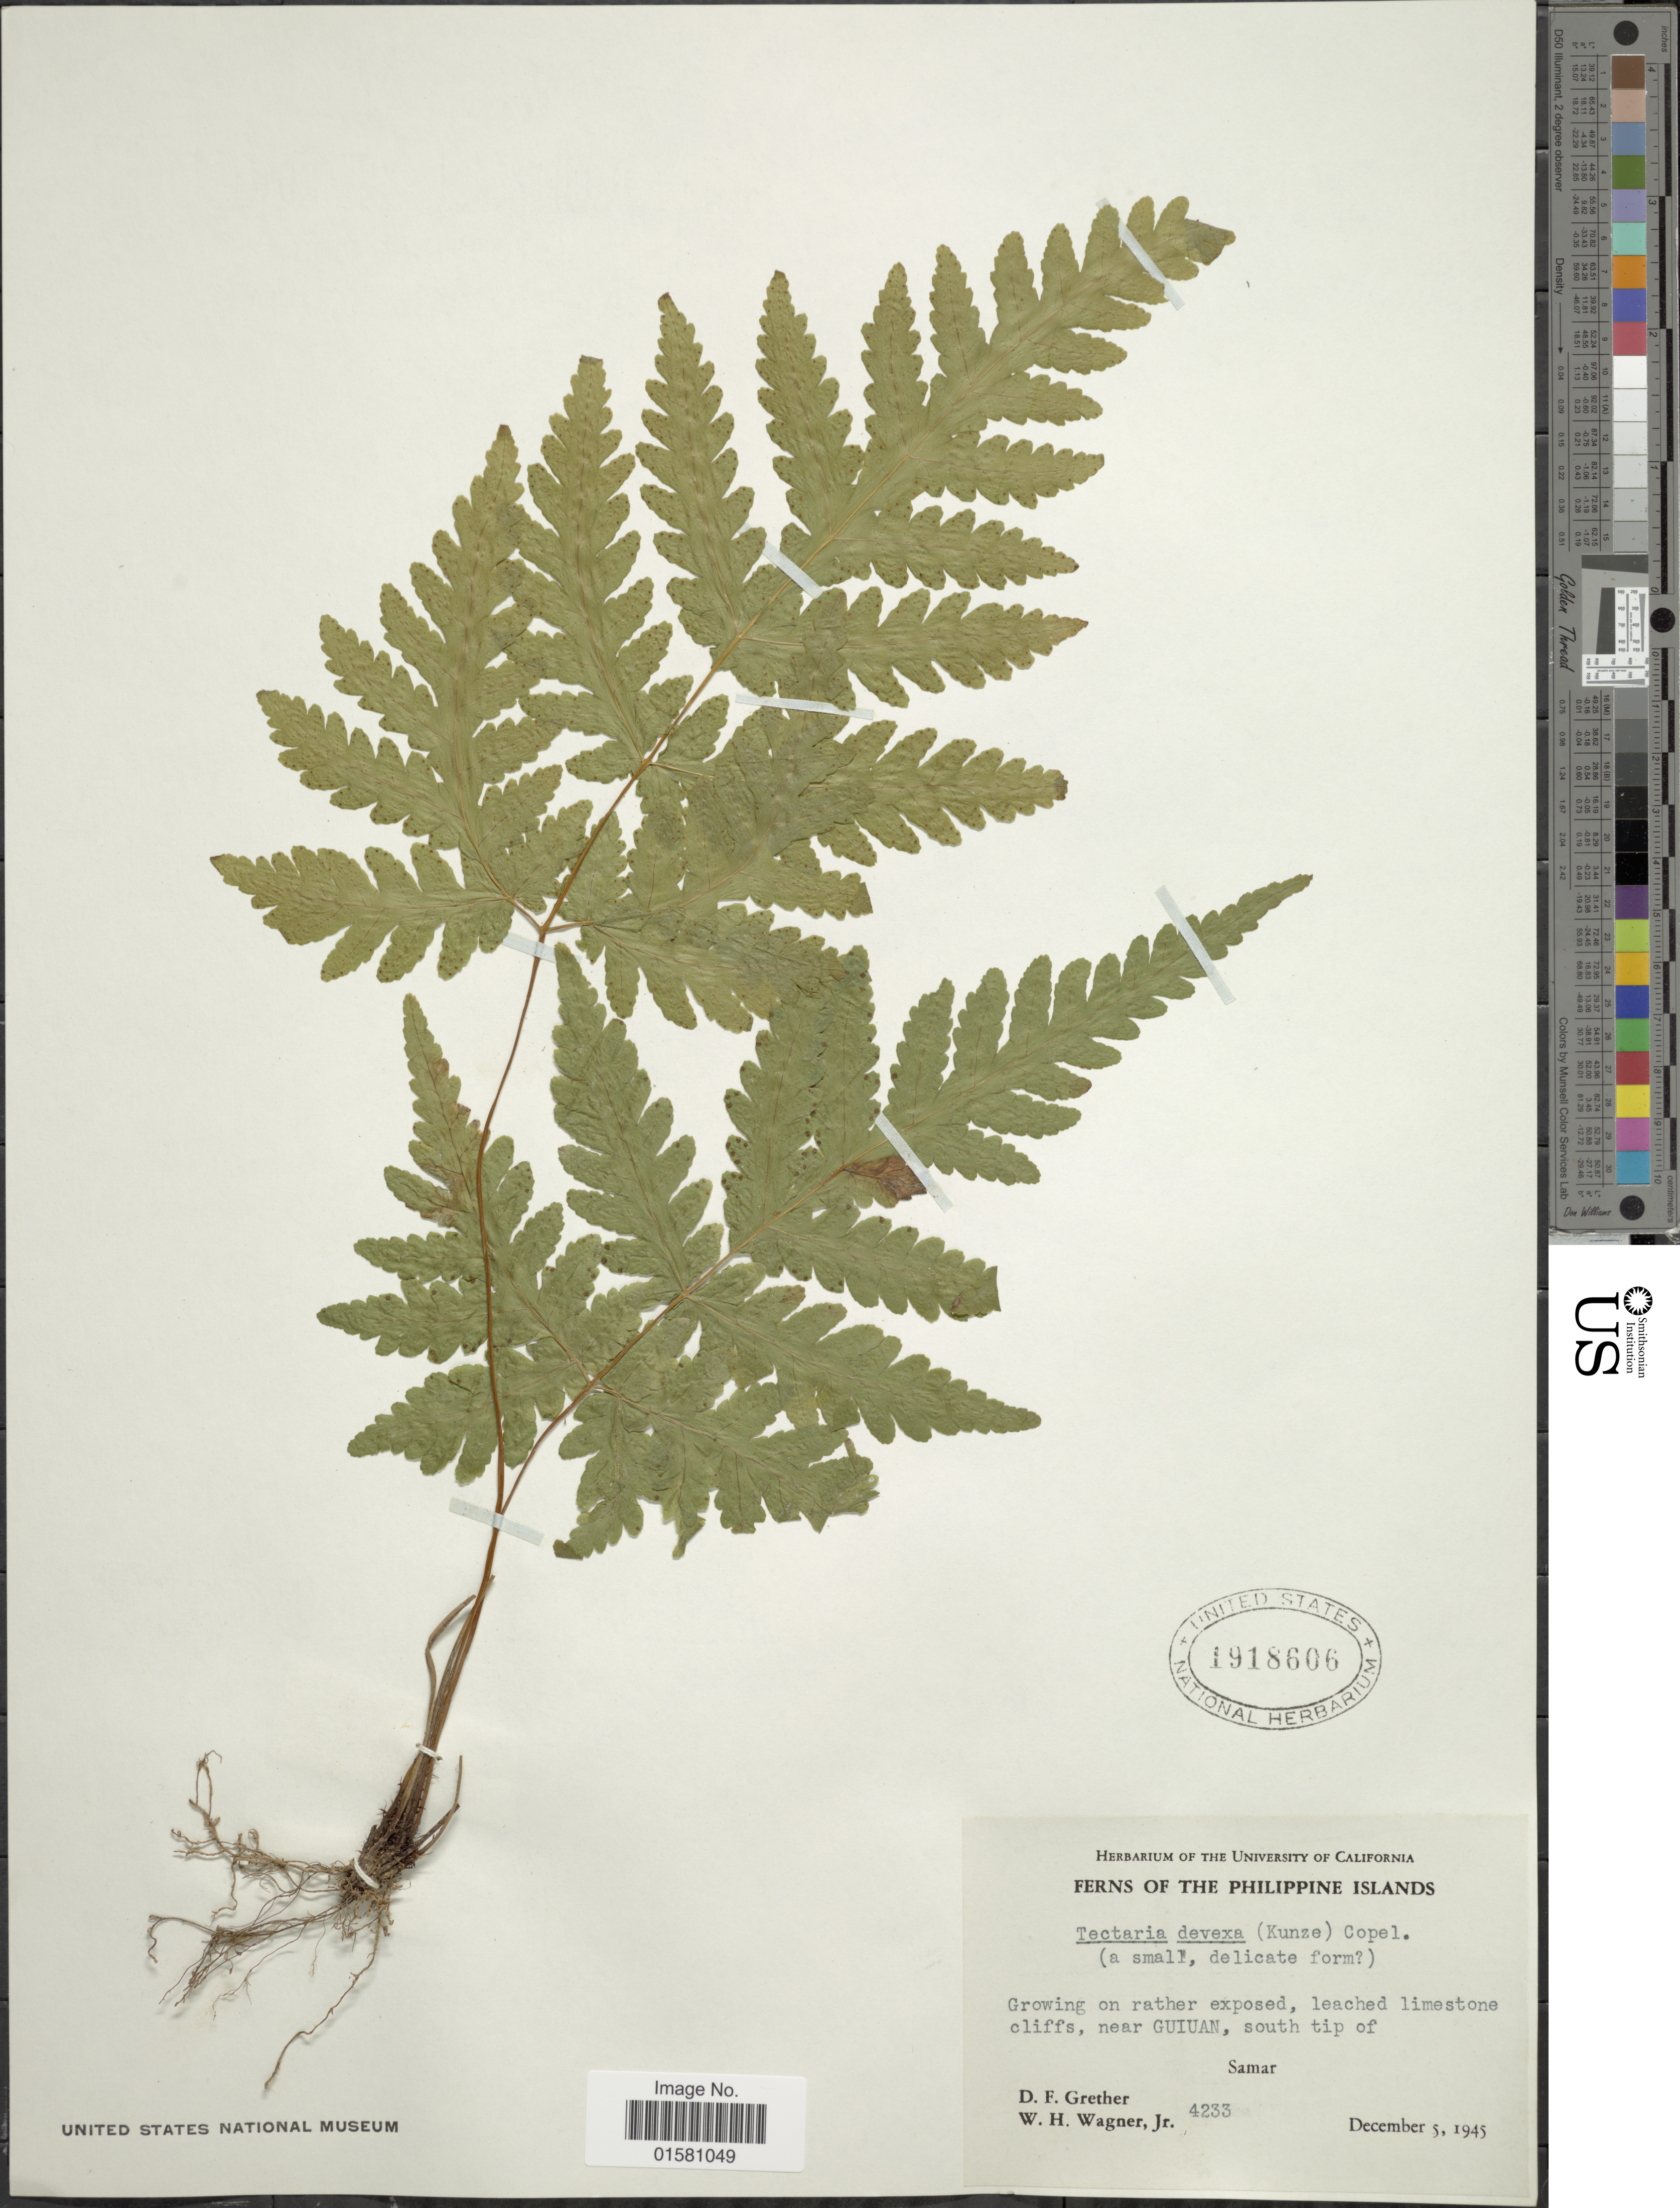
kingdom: Plantae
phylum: Tracheophyta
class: Polypodiopsida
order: Polypodiales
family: Tectariaceae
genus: Tectaria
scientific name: Tectaria devexa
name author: (Kunze) Copel.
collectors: D. F. Grether & W. H. Wagner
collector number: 4233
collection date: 1945-12-05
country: Philippines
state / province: Eastern Visayas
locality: Near Guiuan, south tip of Samar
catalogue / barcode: US 1918606